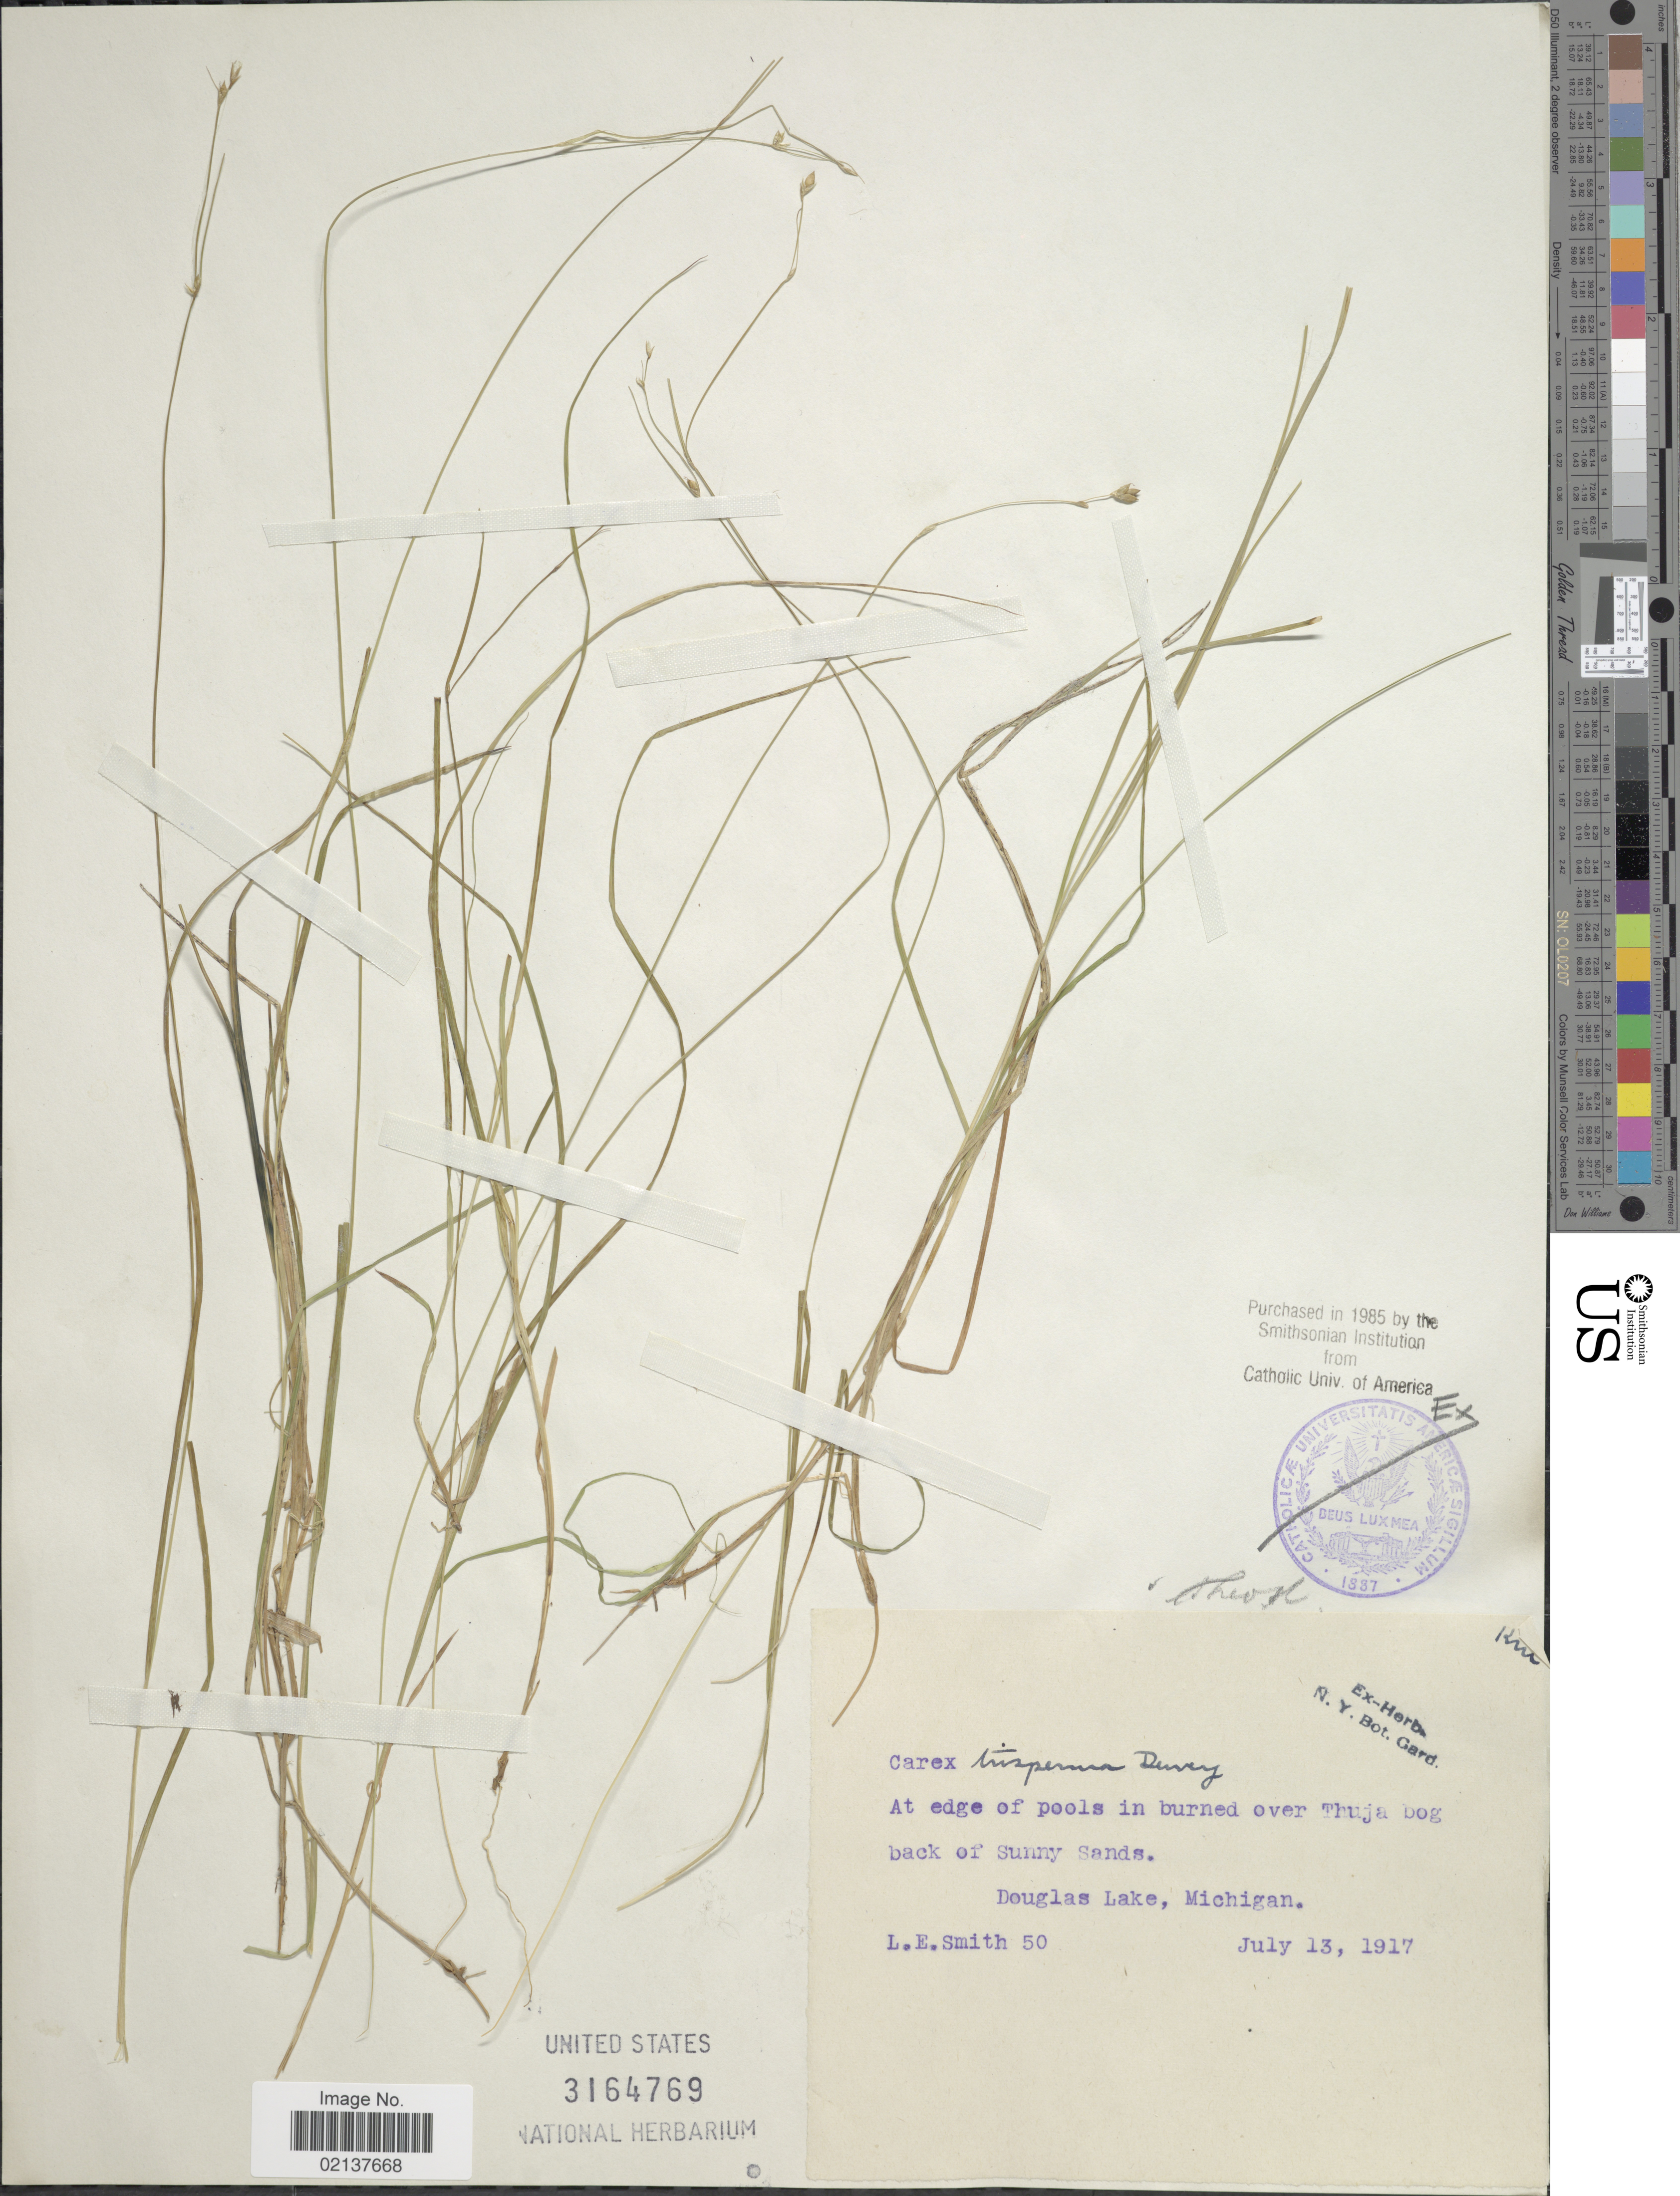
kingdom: Plantae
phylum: Tracheophyta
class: Liliopsida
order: Poales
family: Cyperaceae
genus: Carex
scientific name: Carex trisperma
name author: Dewey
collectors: L. E. Smith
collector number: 50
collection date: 1917-07-13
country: United States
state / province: Michigan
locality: Burnes over Thuja bog back of Sunny Sands, Douglas Lake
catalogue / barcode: US 3164769